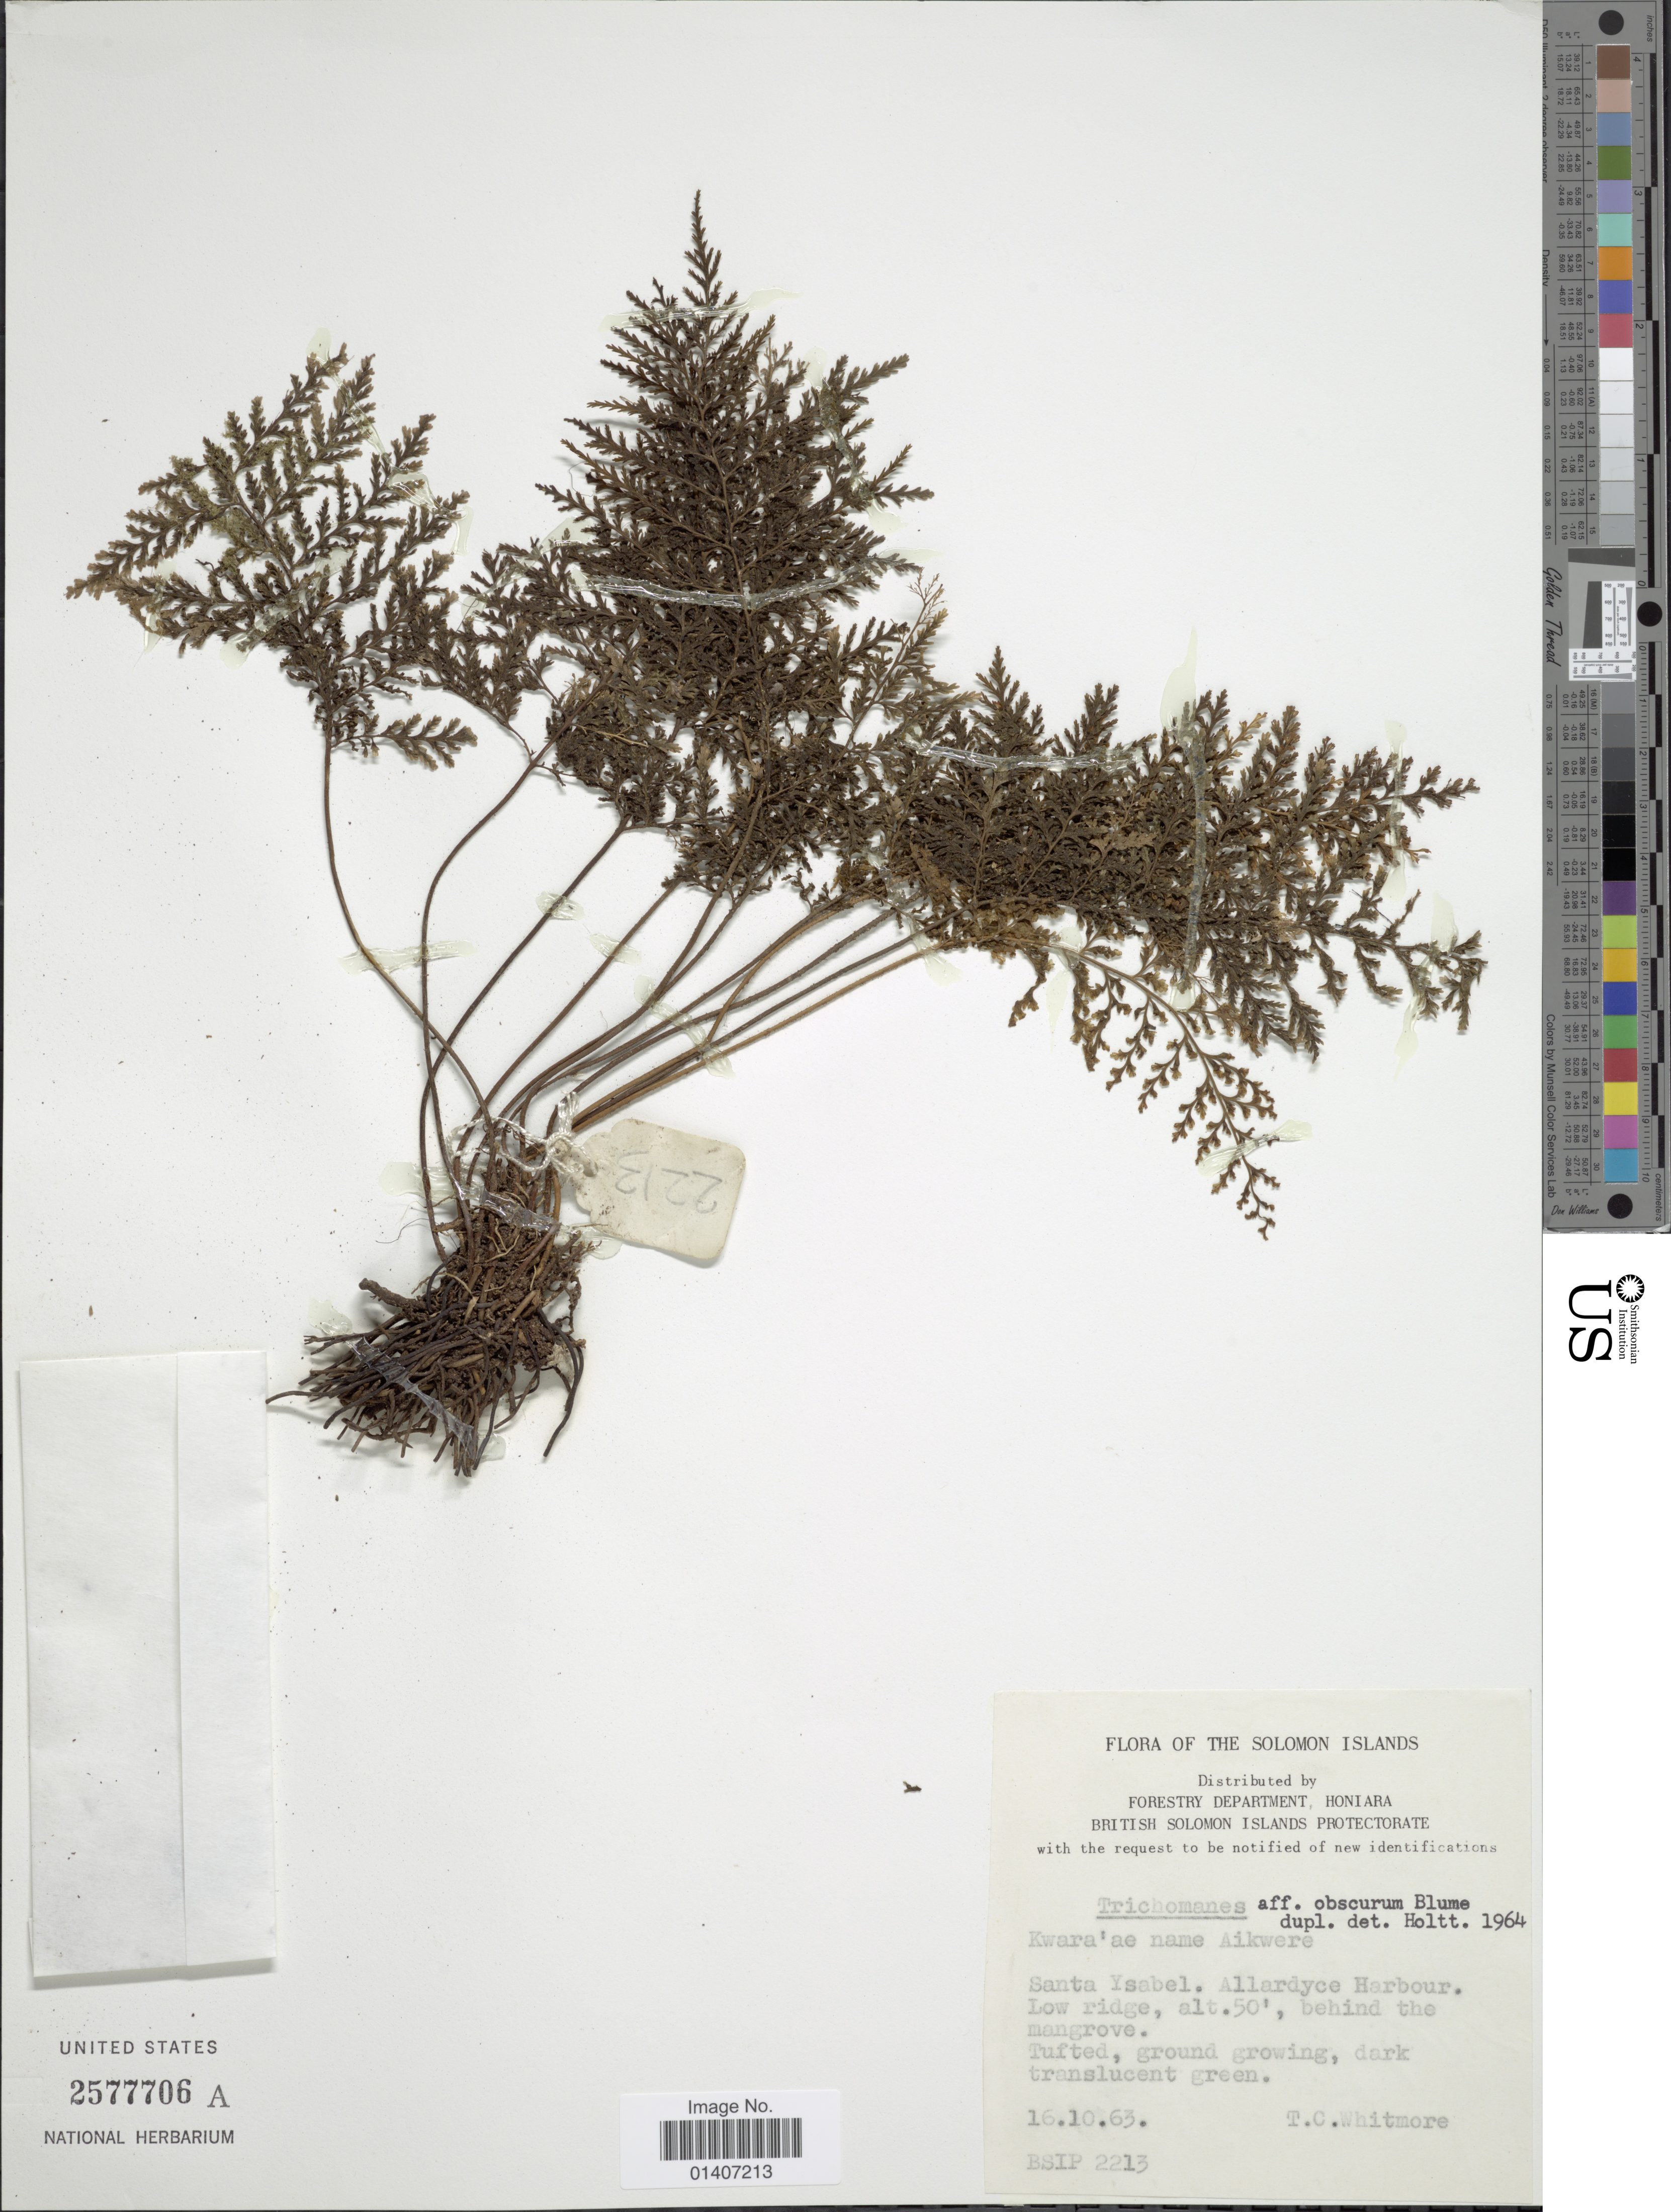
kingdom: Plantae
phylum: Tracheophyta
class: Polypodiopsida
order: Hymenophyllales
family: Hymenophyllaceae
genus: Abrodictyum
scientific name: Abrodictyum obscurum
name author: (Blume) Ebihara & K. Iwats.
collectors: T. C. Whitmore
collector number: BSIP 2213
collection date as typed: Transcribed d/m/y: 16/10/63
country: Solomon Islands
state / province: Solomon Islands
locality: Santa Ysabel, Allardyce Harbour, low ridge, behinde mangrove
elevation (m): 15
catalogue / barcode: US 2577706A